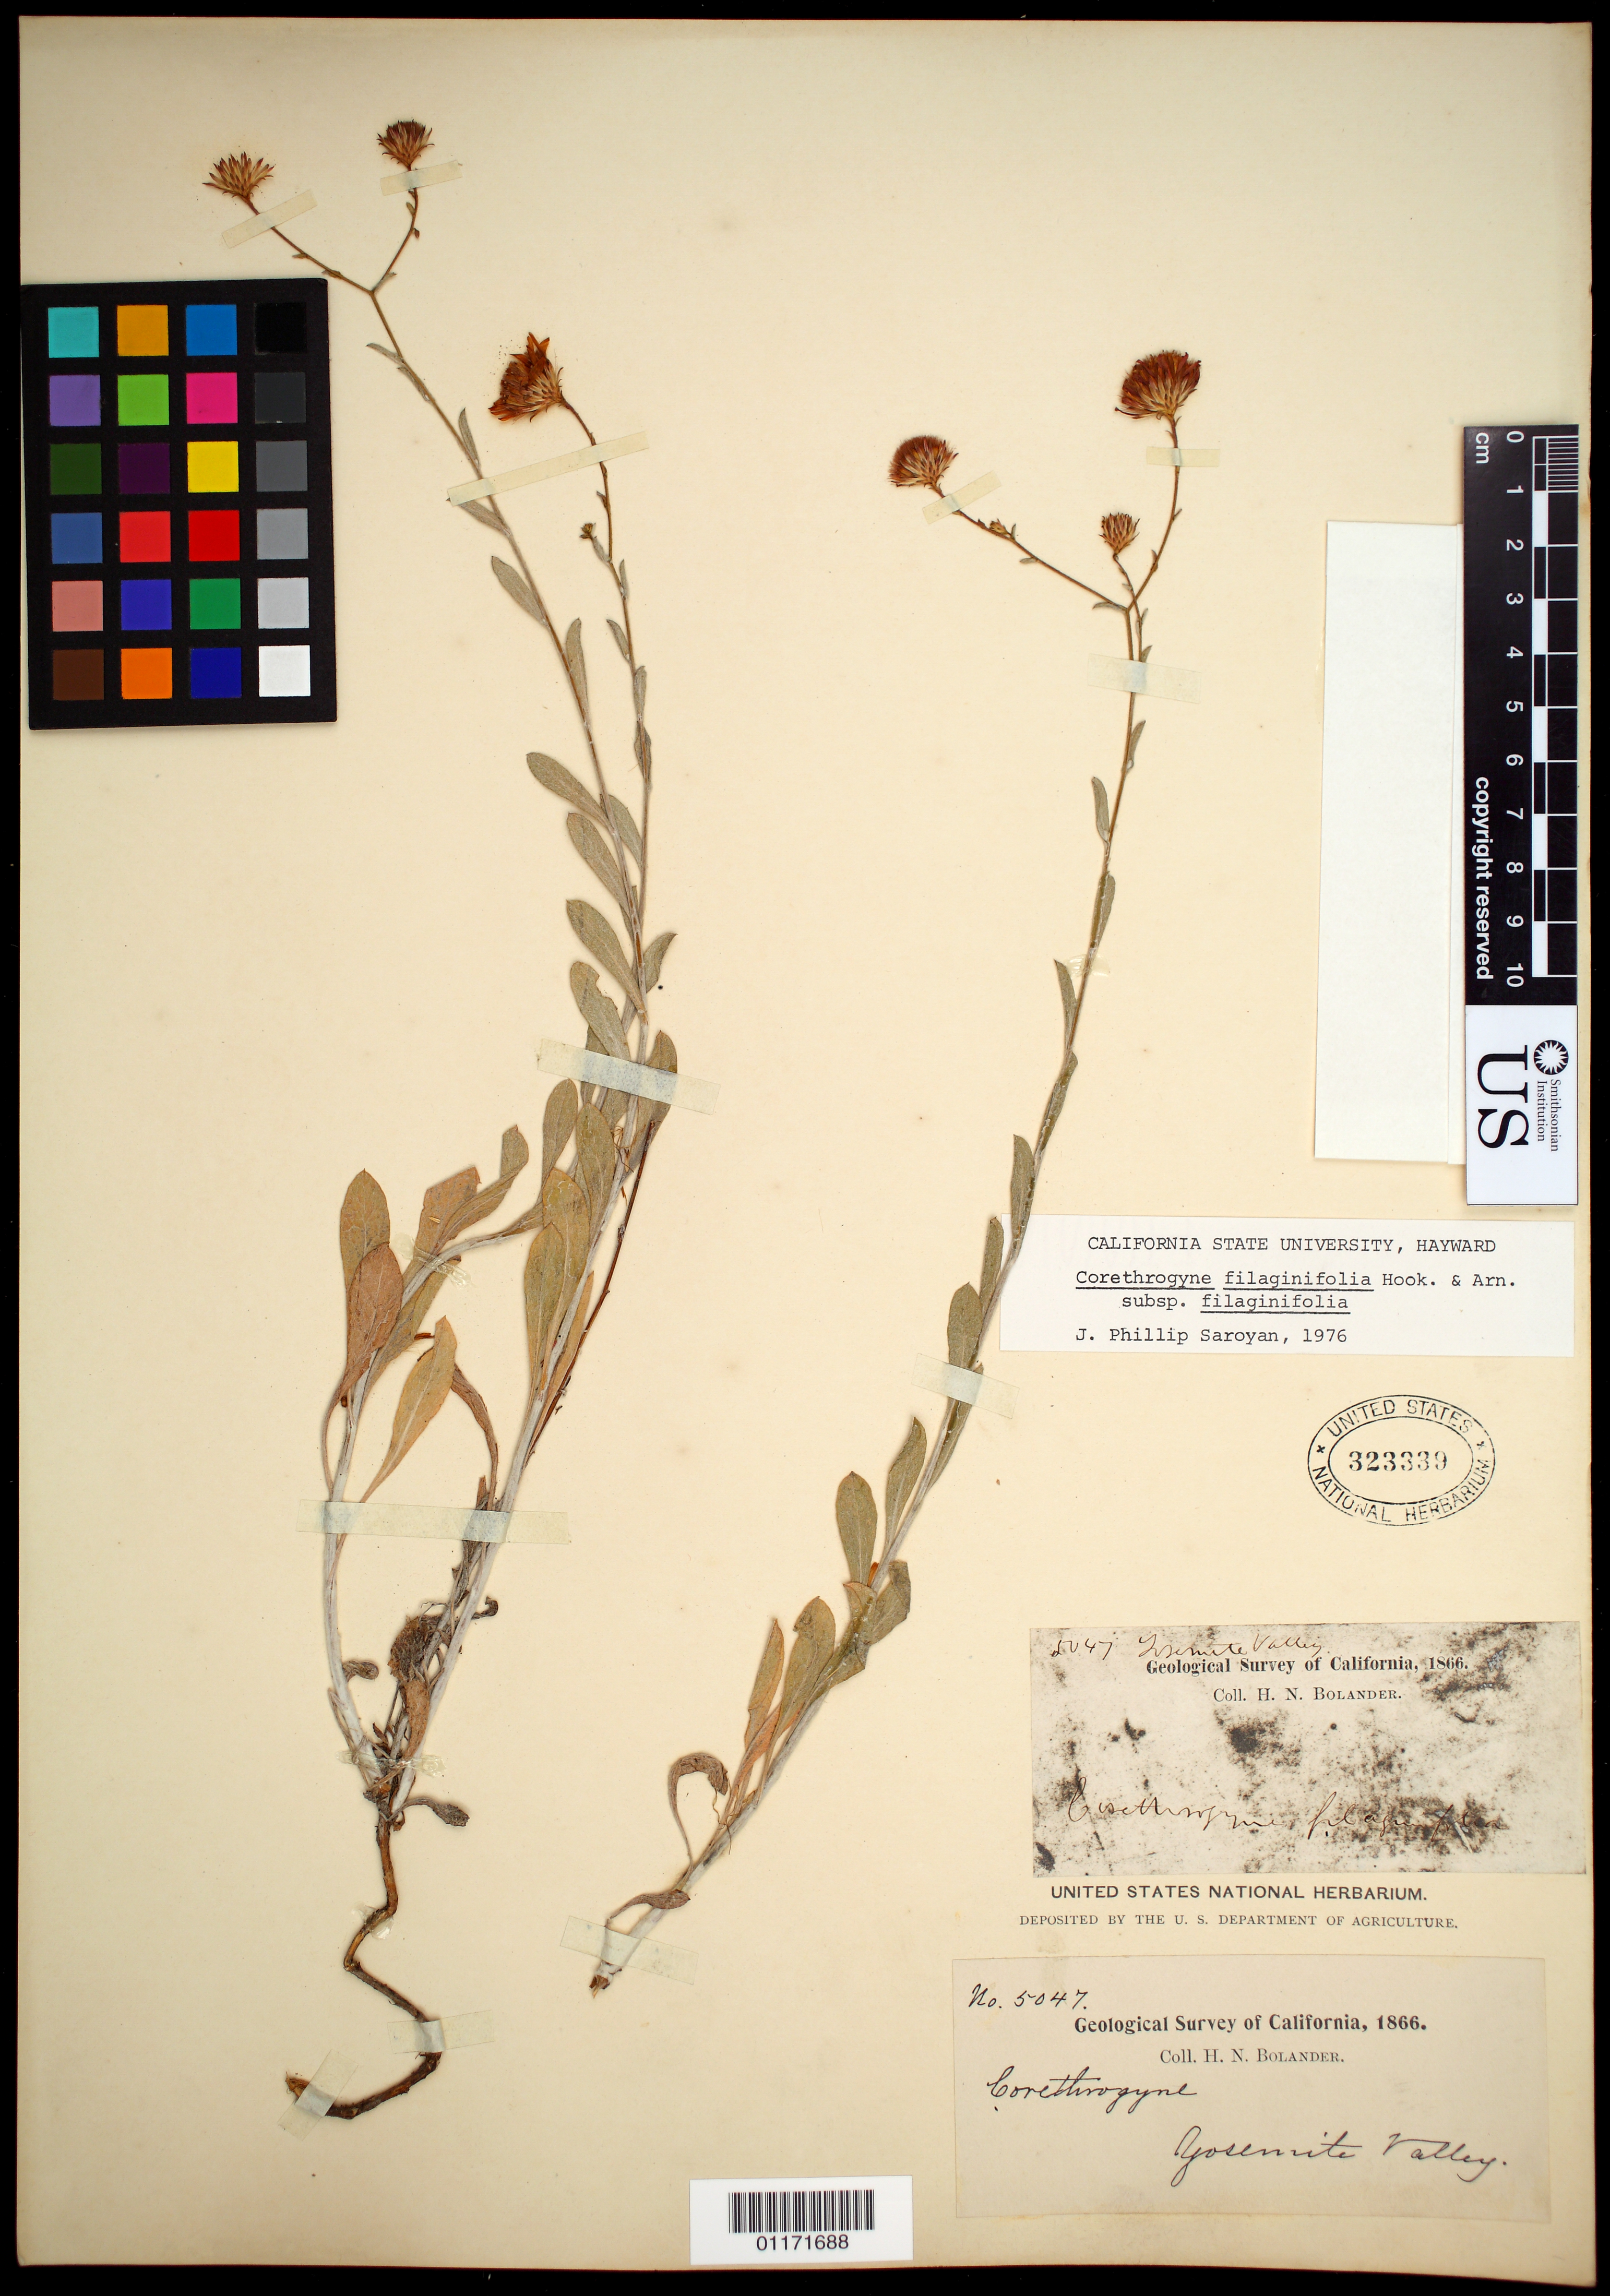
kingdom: Plantae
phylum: Tracheophyta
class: Magnoliopsida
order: Asterales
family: Asteraceae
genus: Corethrogyne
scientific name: Corethrogyne filaginifolia var. filaginifolia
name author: (Hook.) Nutt.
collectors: H. Bolander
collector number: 5047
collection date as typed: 1866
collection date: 1866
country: United States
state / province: California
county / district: Mariposa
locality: Yosemite valley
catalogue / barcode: US 323339